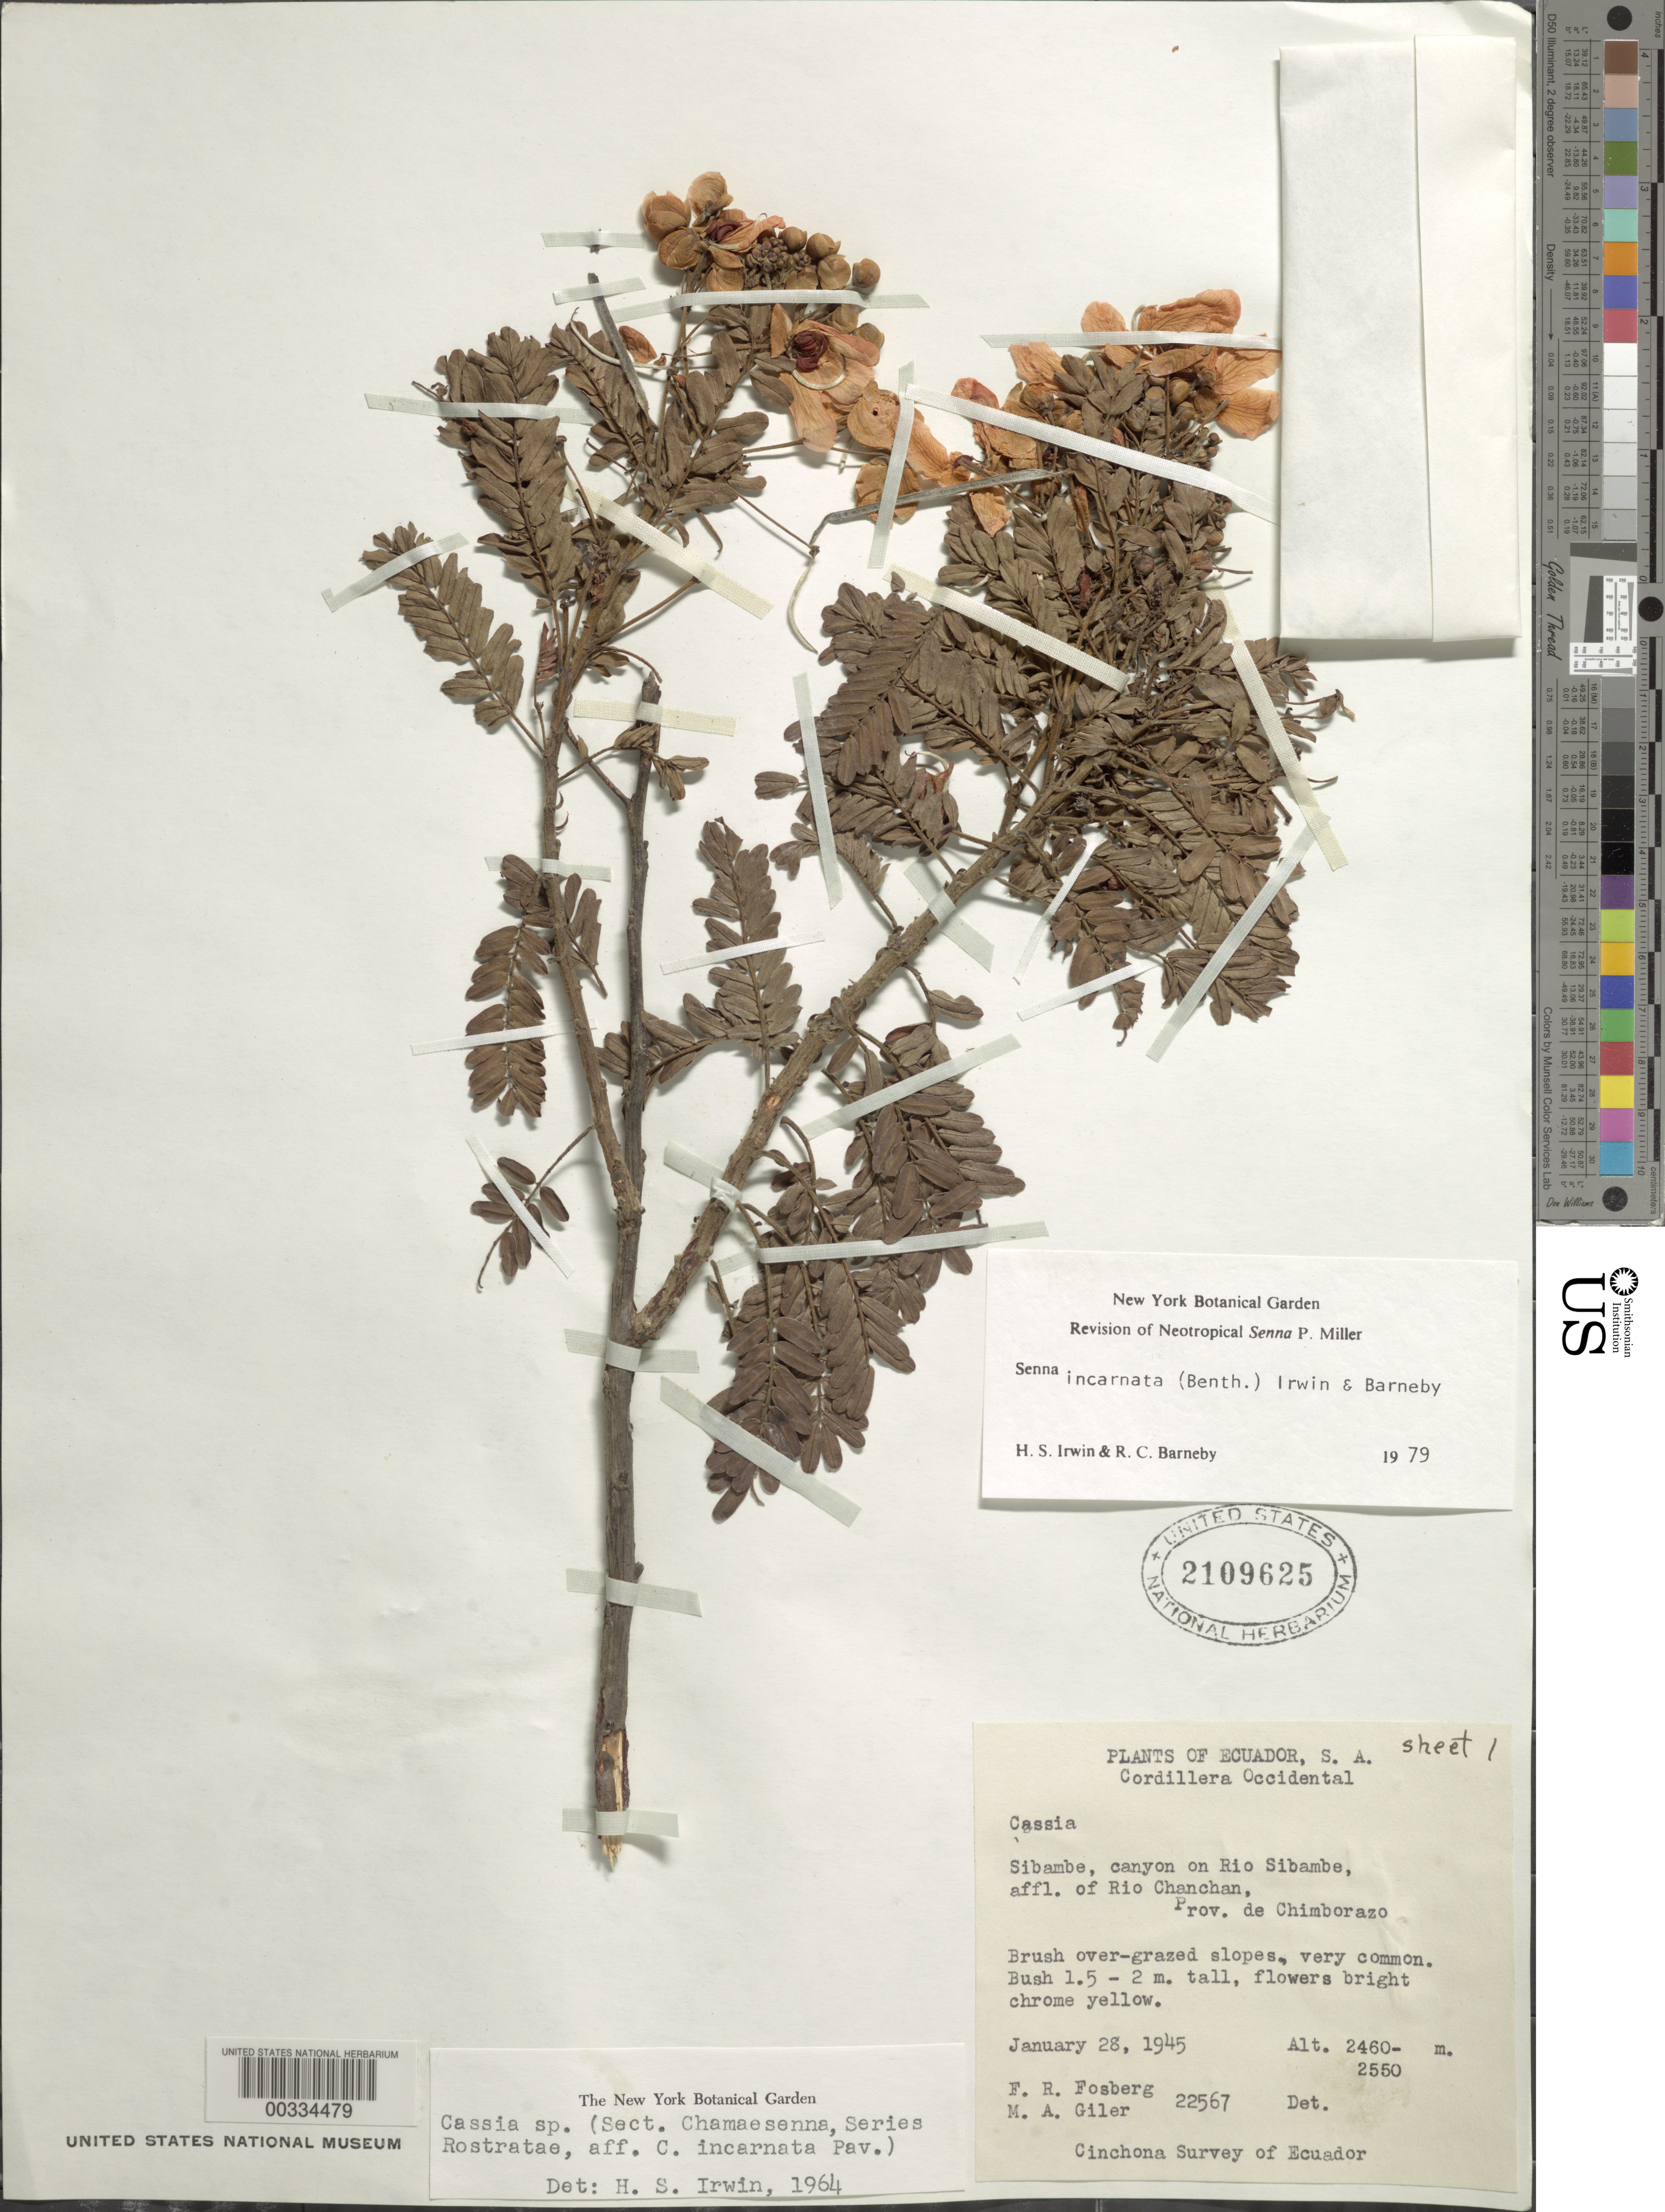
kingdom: Plantae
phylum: Tracheophyta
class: Magnoliopsida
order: Fabales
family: Fabaceae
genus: Senna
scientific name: Senna incarnata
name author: (Pav. ex Benth.) H.S. Irwin & Barneby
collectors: F. R. Fosberg & M. Giler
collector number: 22567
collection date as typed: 28 Jan 1945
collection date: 1945-01-28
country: Ecuador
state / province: Chimborazo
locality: Sibambe, canyon on Rio Sibambe, affl. of Rio Chanchan; Cordillera Occidental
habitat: Brush over-grazed slopes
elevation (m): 2460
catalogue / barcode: US 2109625